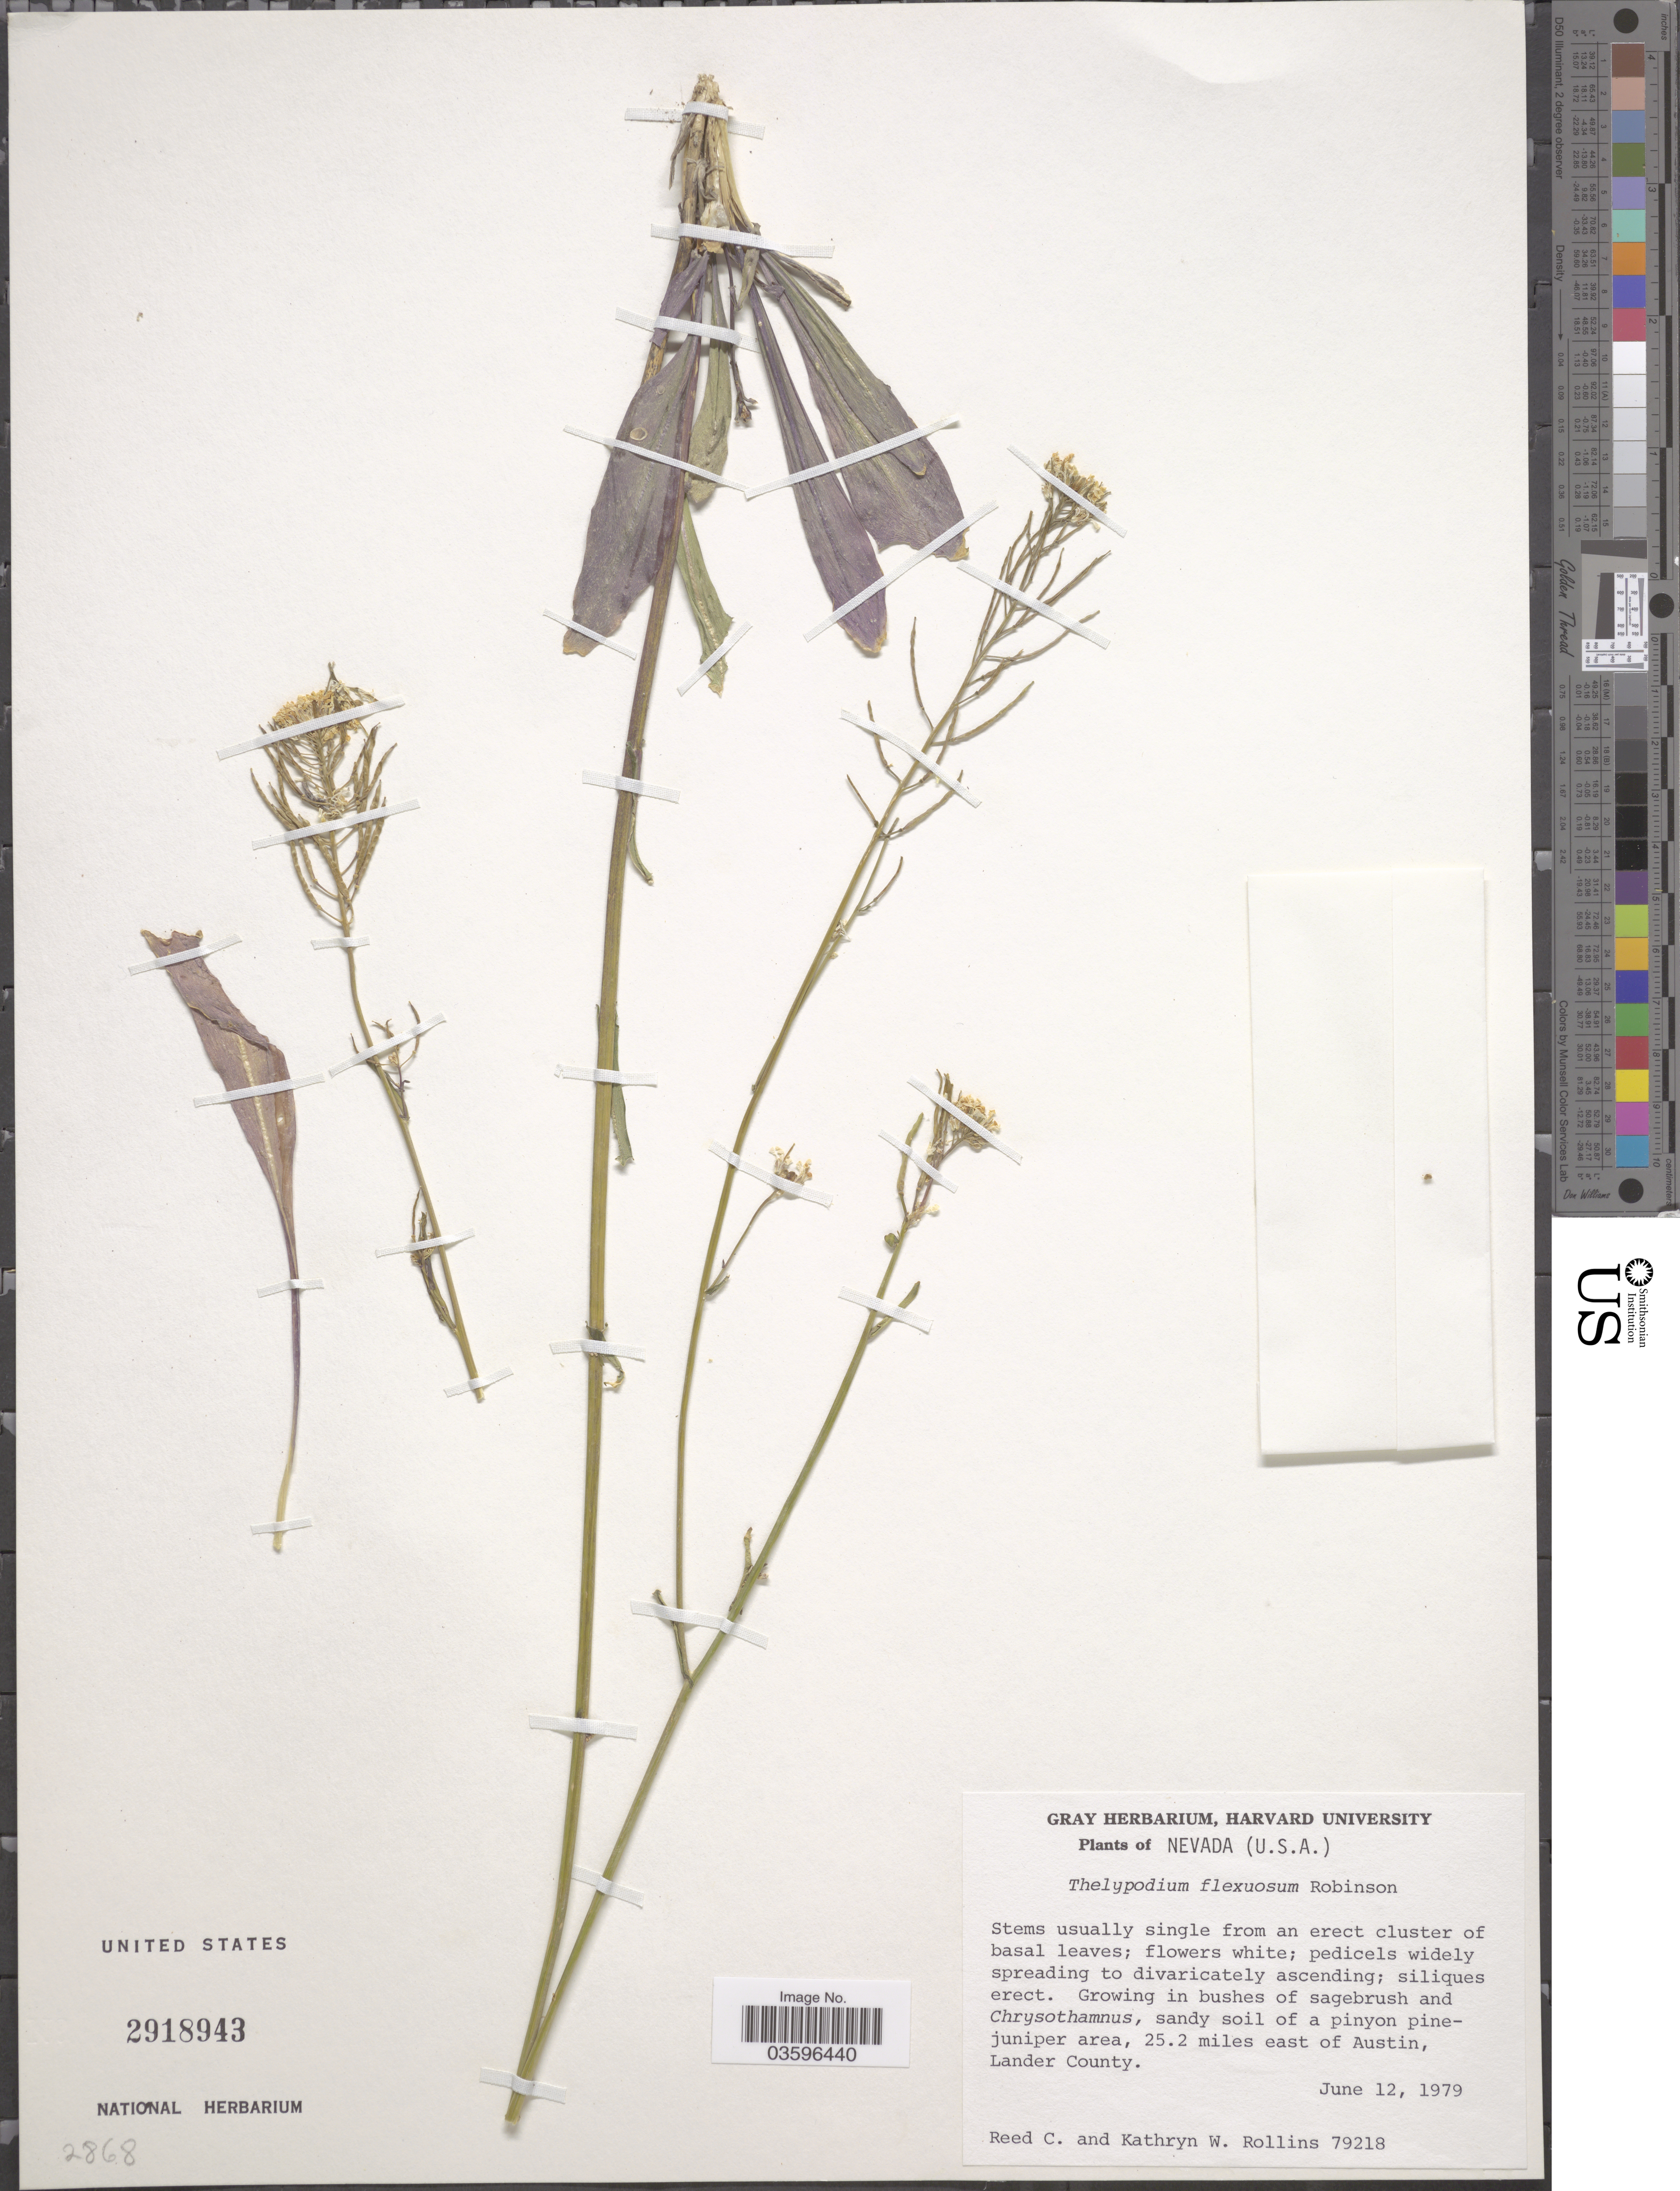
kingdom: Plantae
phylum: Tracheophyta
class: Magnoliopsida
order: Brassicales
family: Brassicaceae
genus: Thelypodium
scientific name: Thelypodium flexuosum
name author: B.L. Rob.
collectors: R. C. Rollins & K. W. Rollins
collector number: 79218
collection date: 1979-06-12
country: United States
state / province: Nevada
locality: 25.2 miles east of Austin, Lander County.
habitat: growing in bushes of sagebrush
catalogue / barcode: US 2918943